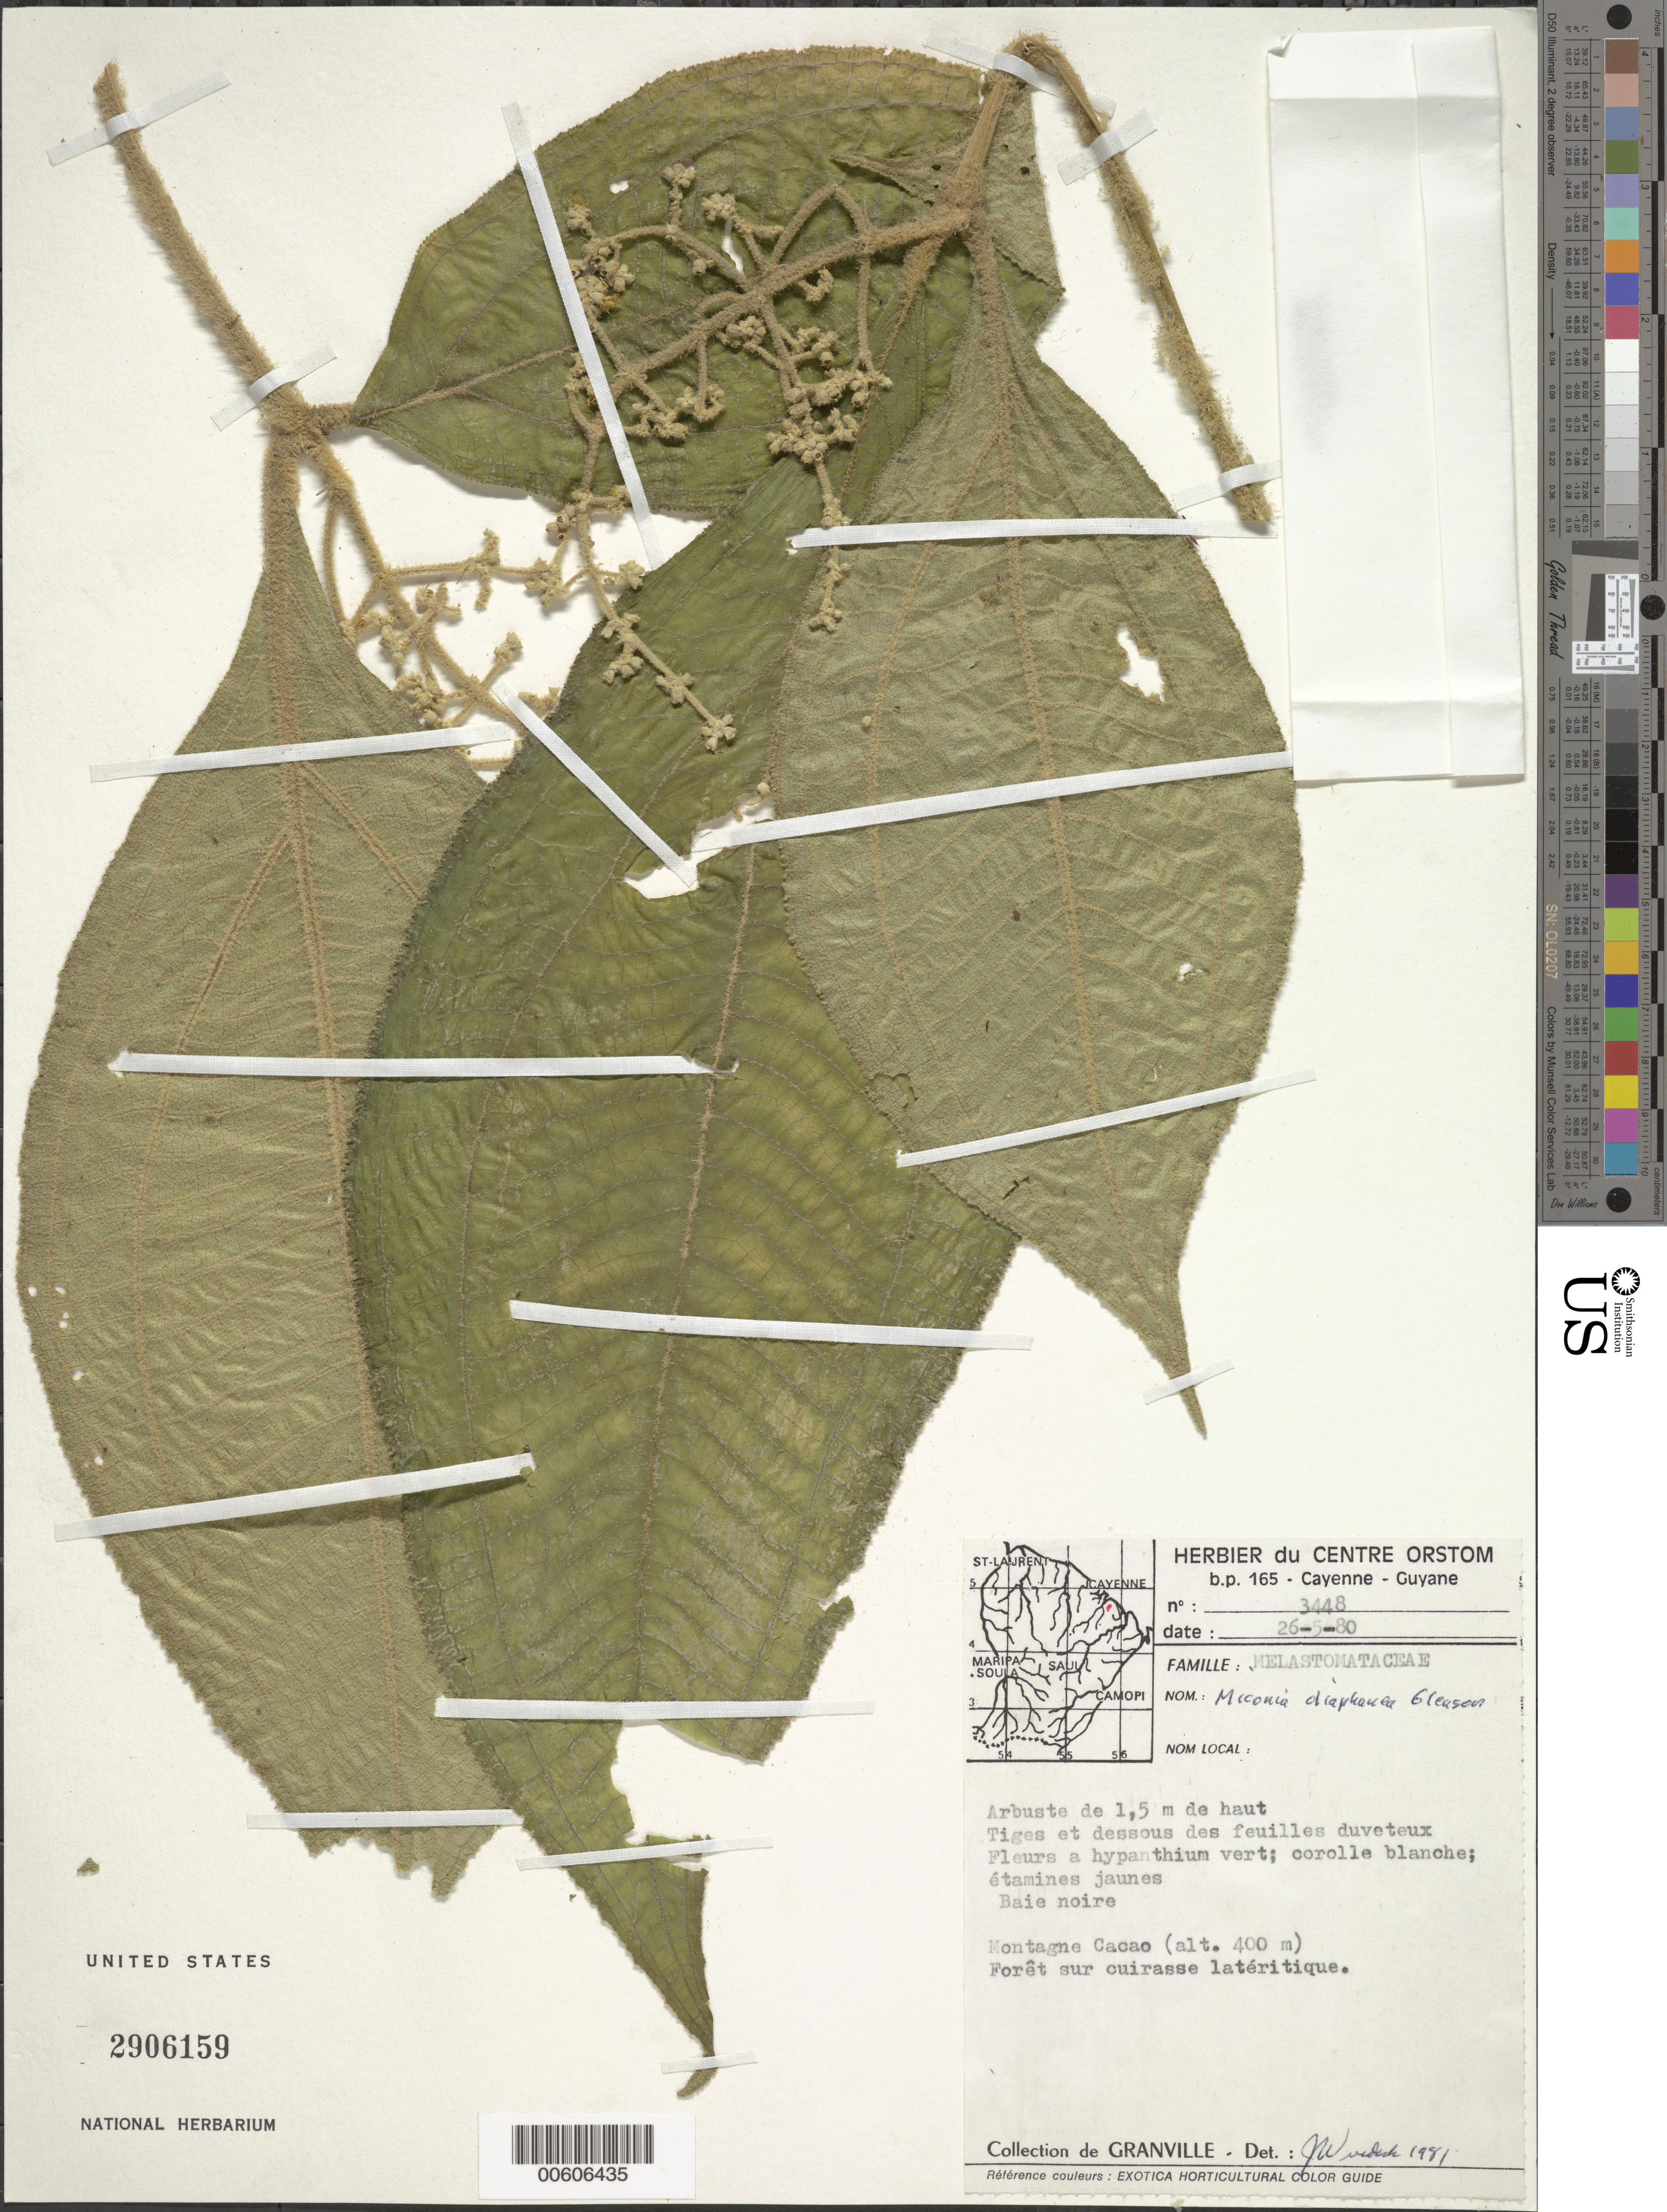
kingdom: Plantae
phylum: Tracheophyta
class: Magnoliopsida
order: Myrtales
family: Melastomataceae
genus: Miconia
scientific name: Miconia diaphanea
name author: Gleason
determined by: Wurdack, John J., (US), US (UNITED STATES)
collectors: J.-J. de Granville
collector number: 3448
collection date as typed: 25-May-80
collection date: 1980-05-25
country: French Guiana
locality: Montagne Cacao, Bassin de la Comté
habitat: Forêt sur cuirasse latéritique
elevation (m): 400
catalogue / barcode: US 2906159